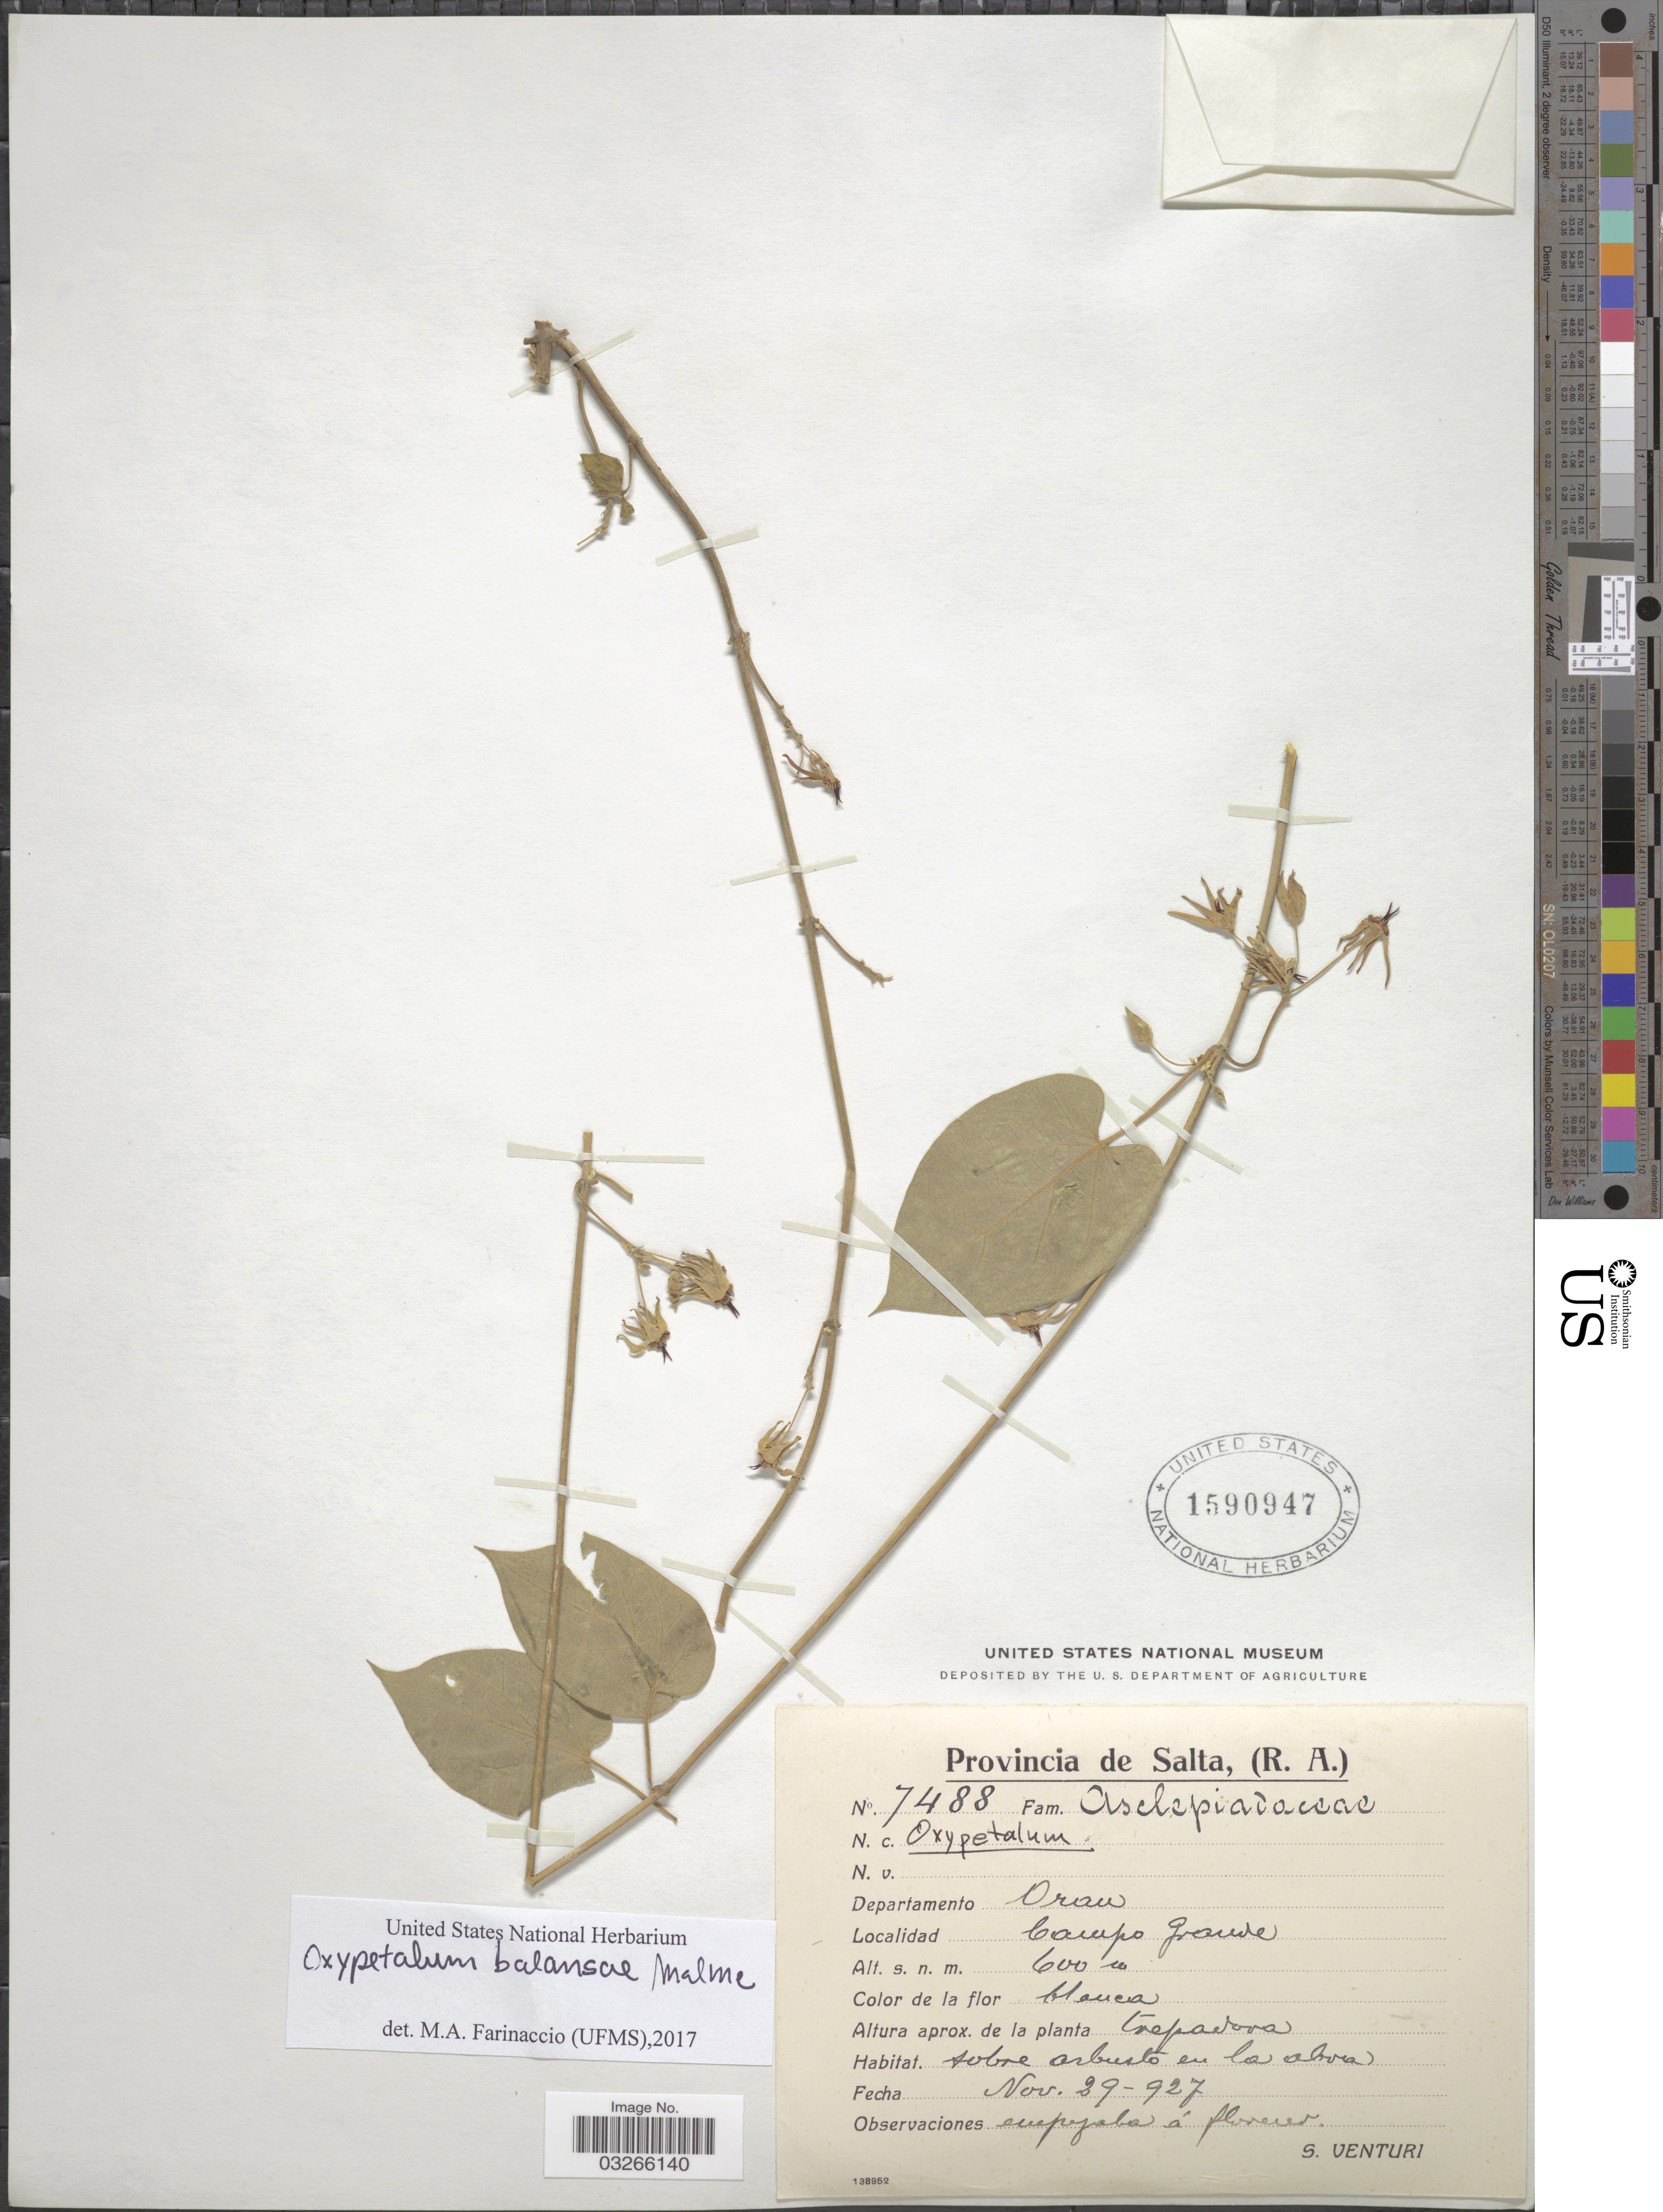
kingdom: Plantae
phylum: Tracheophyta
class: Magnoliopsida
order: Gentianales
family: Apocynaceae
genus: Oxypetalum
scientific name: Oxypetalum balansae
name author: Malme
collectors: S. Venturi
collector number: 7488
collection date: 1927-11-29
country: Argentina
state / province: Salta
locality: Departamento Oran, Campo Grande.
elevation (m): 600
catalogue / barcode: US 1590947